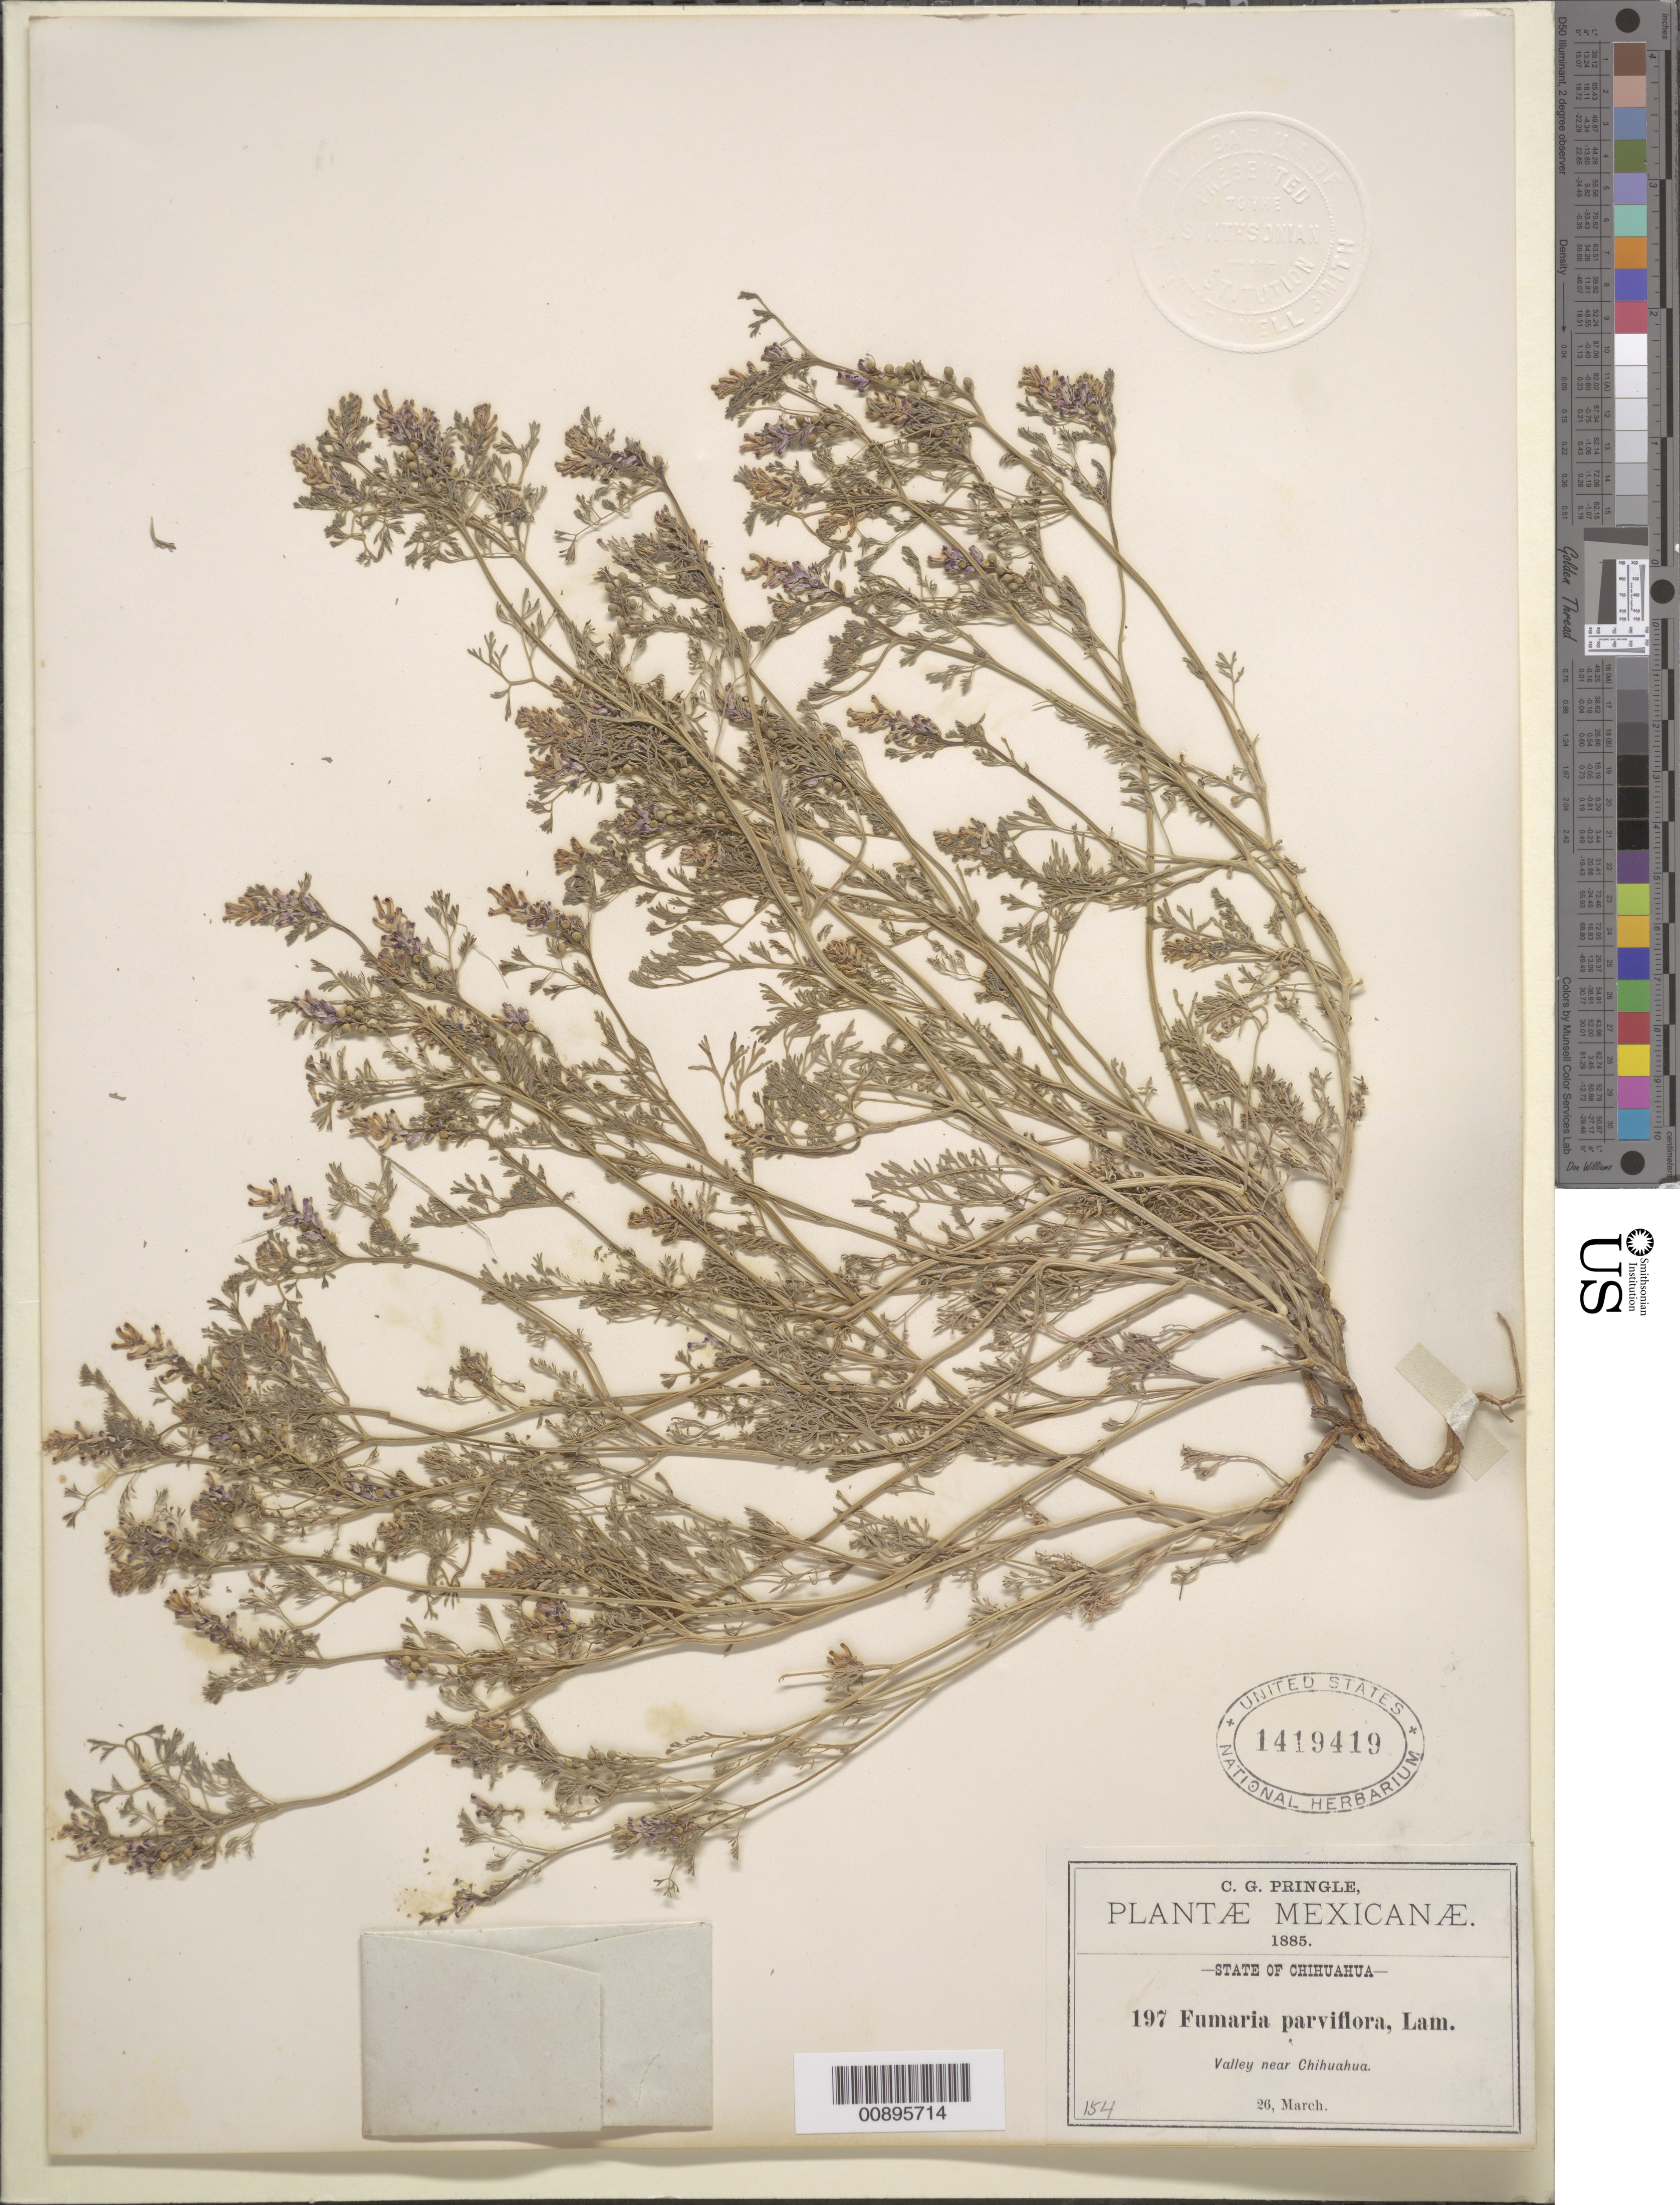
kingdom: Plantae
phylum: Tracheophyta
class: Magnoliopsida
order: Ranunculales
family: Papaveraceae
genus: Fumaria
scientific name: Fumaria parviflora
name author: Lam.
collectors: C. G. Pringle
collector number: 197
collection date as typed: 26 Mar 1885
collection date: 1885-03-26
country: Mexico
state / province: Chihuahua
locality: Valley near Chihuahua.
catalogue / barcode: US 1419419